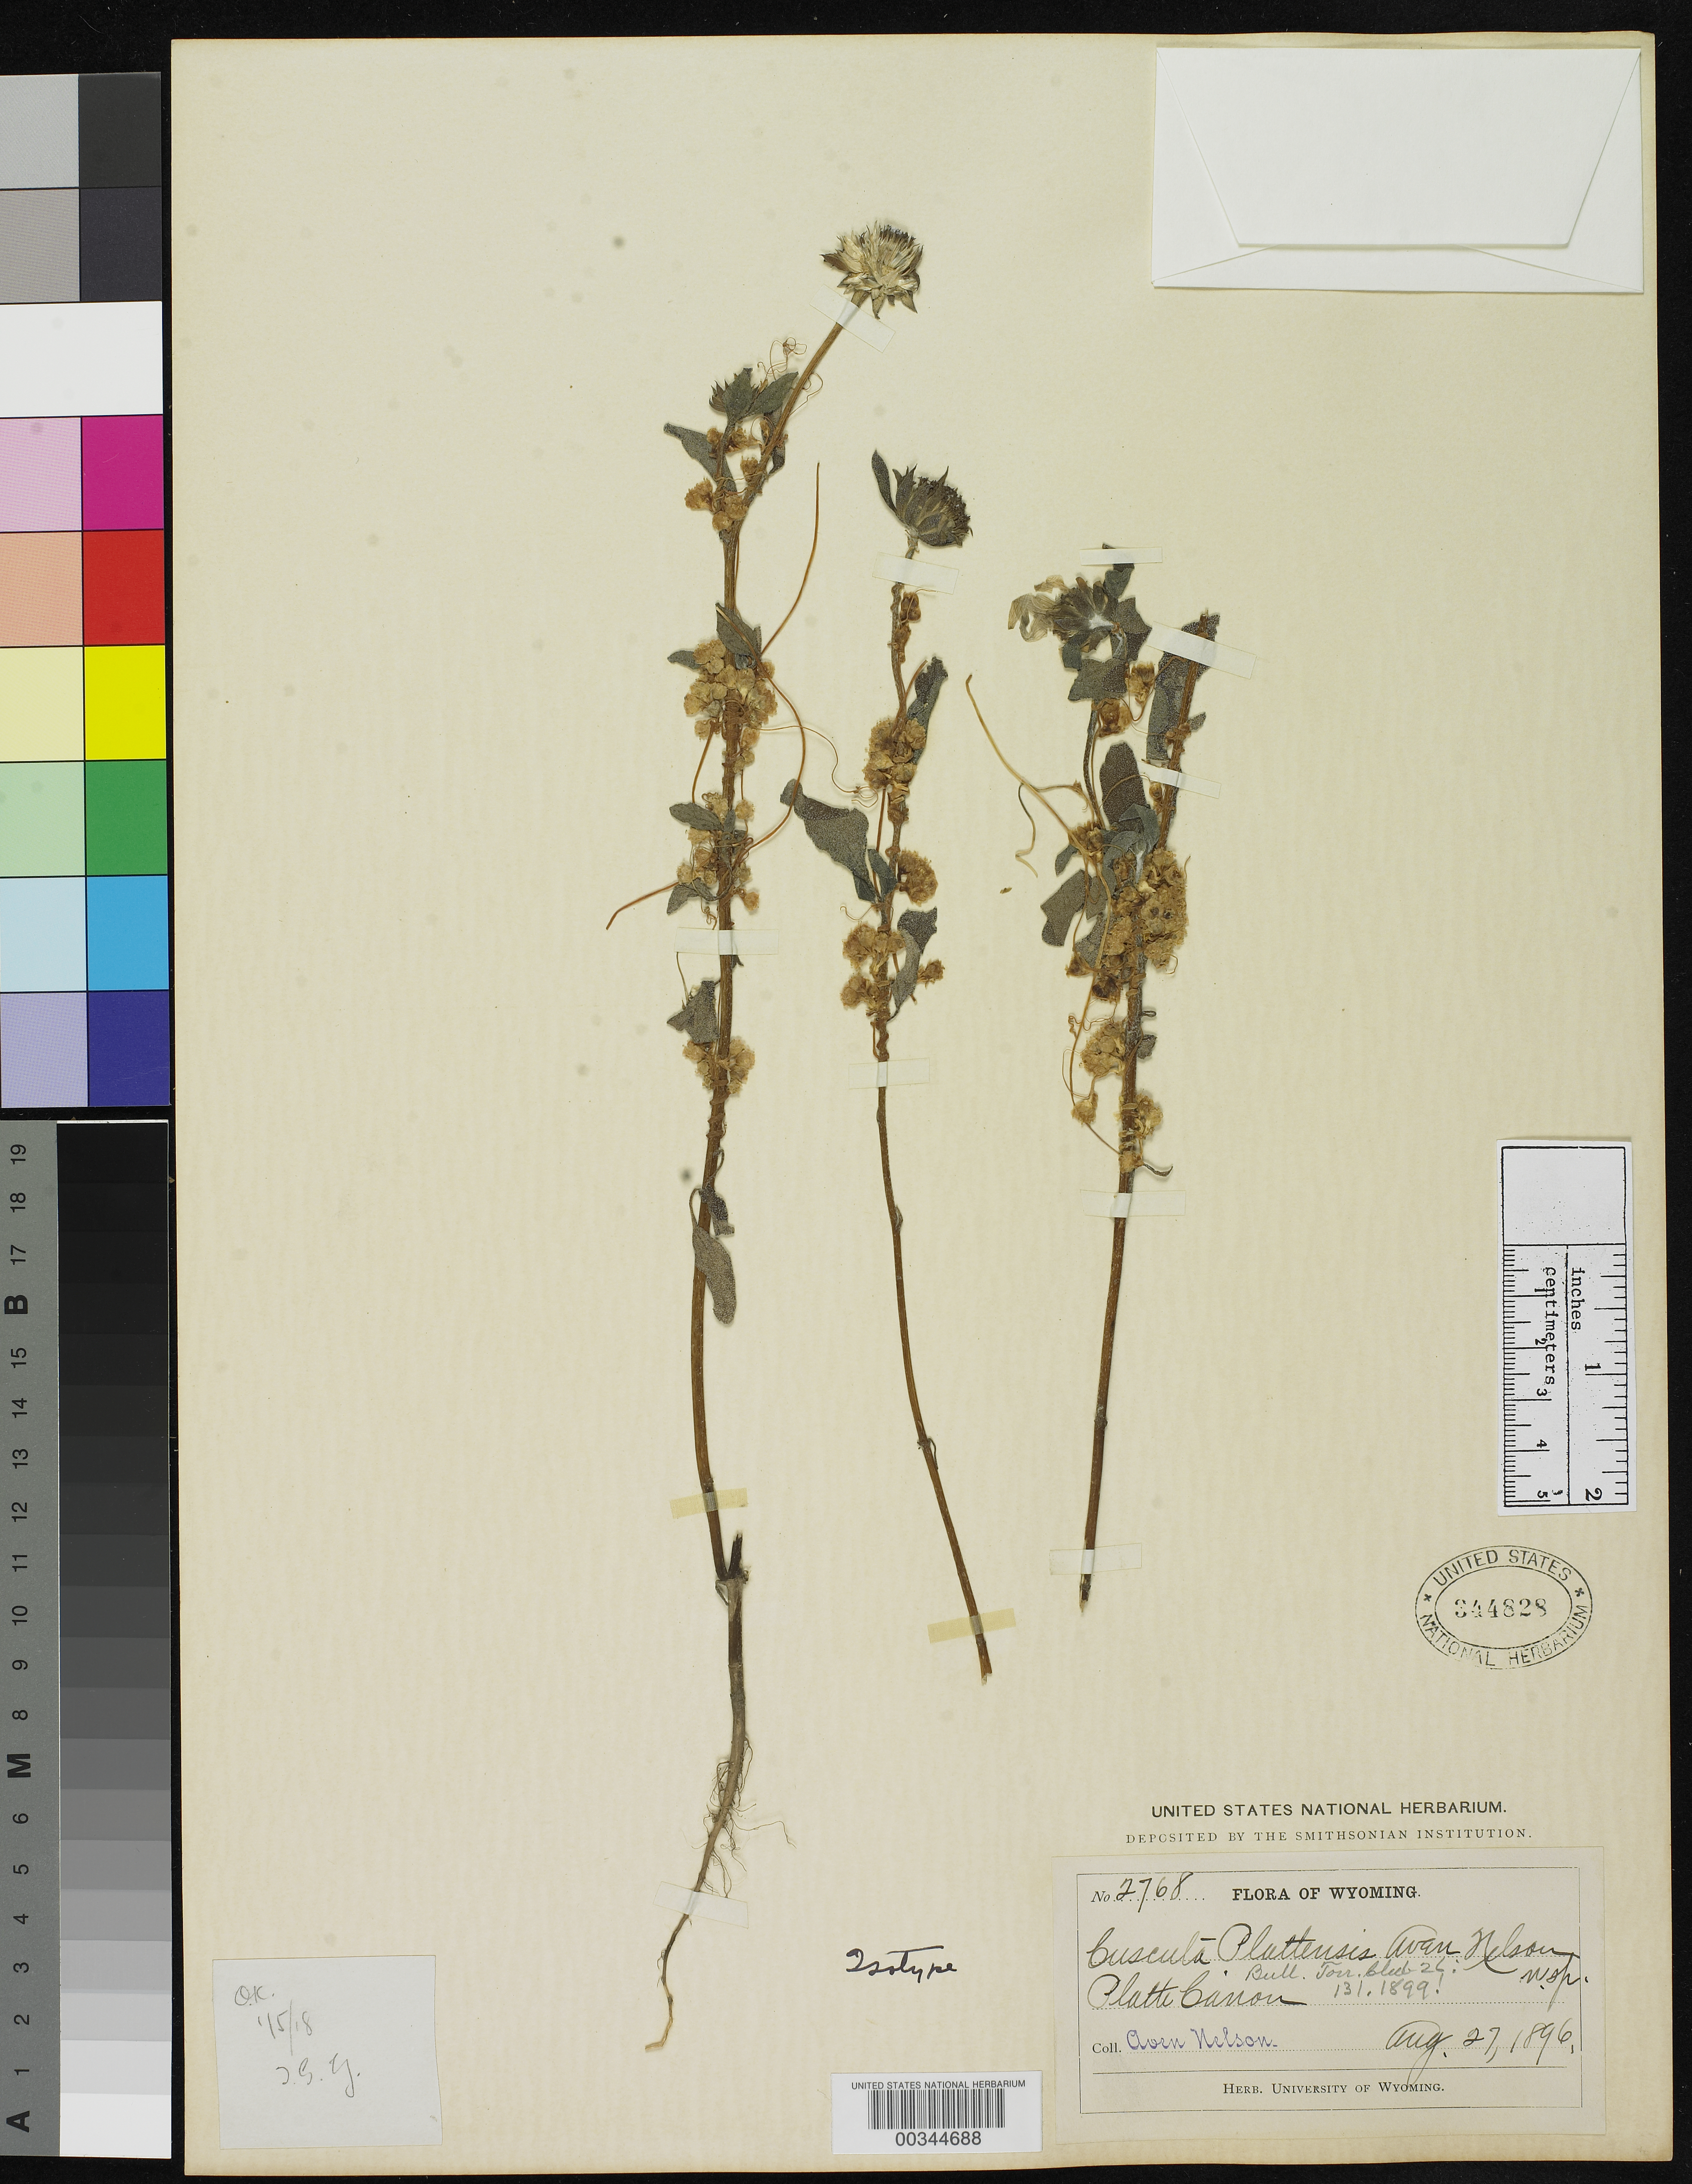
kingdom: Plantae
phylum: Tracheophyta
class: Magnoliopsida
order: Solanales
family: Convolvulaceae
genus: Cuscuta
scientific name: Cuscuta plattensis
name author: A. Nelson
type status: Isotype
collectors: A. Nelson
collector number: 2768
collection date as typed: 27 Aug 1896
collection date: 1896-08-27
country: United States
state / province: Wyoming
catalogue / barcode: US 344828